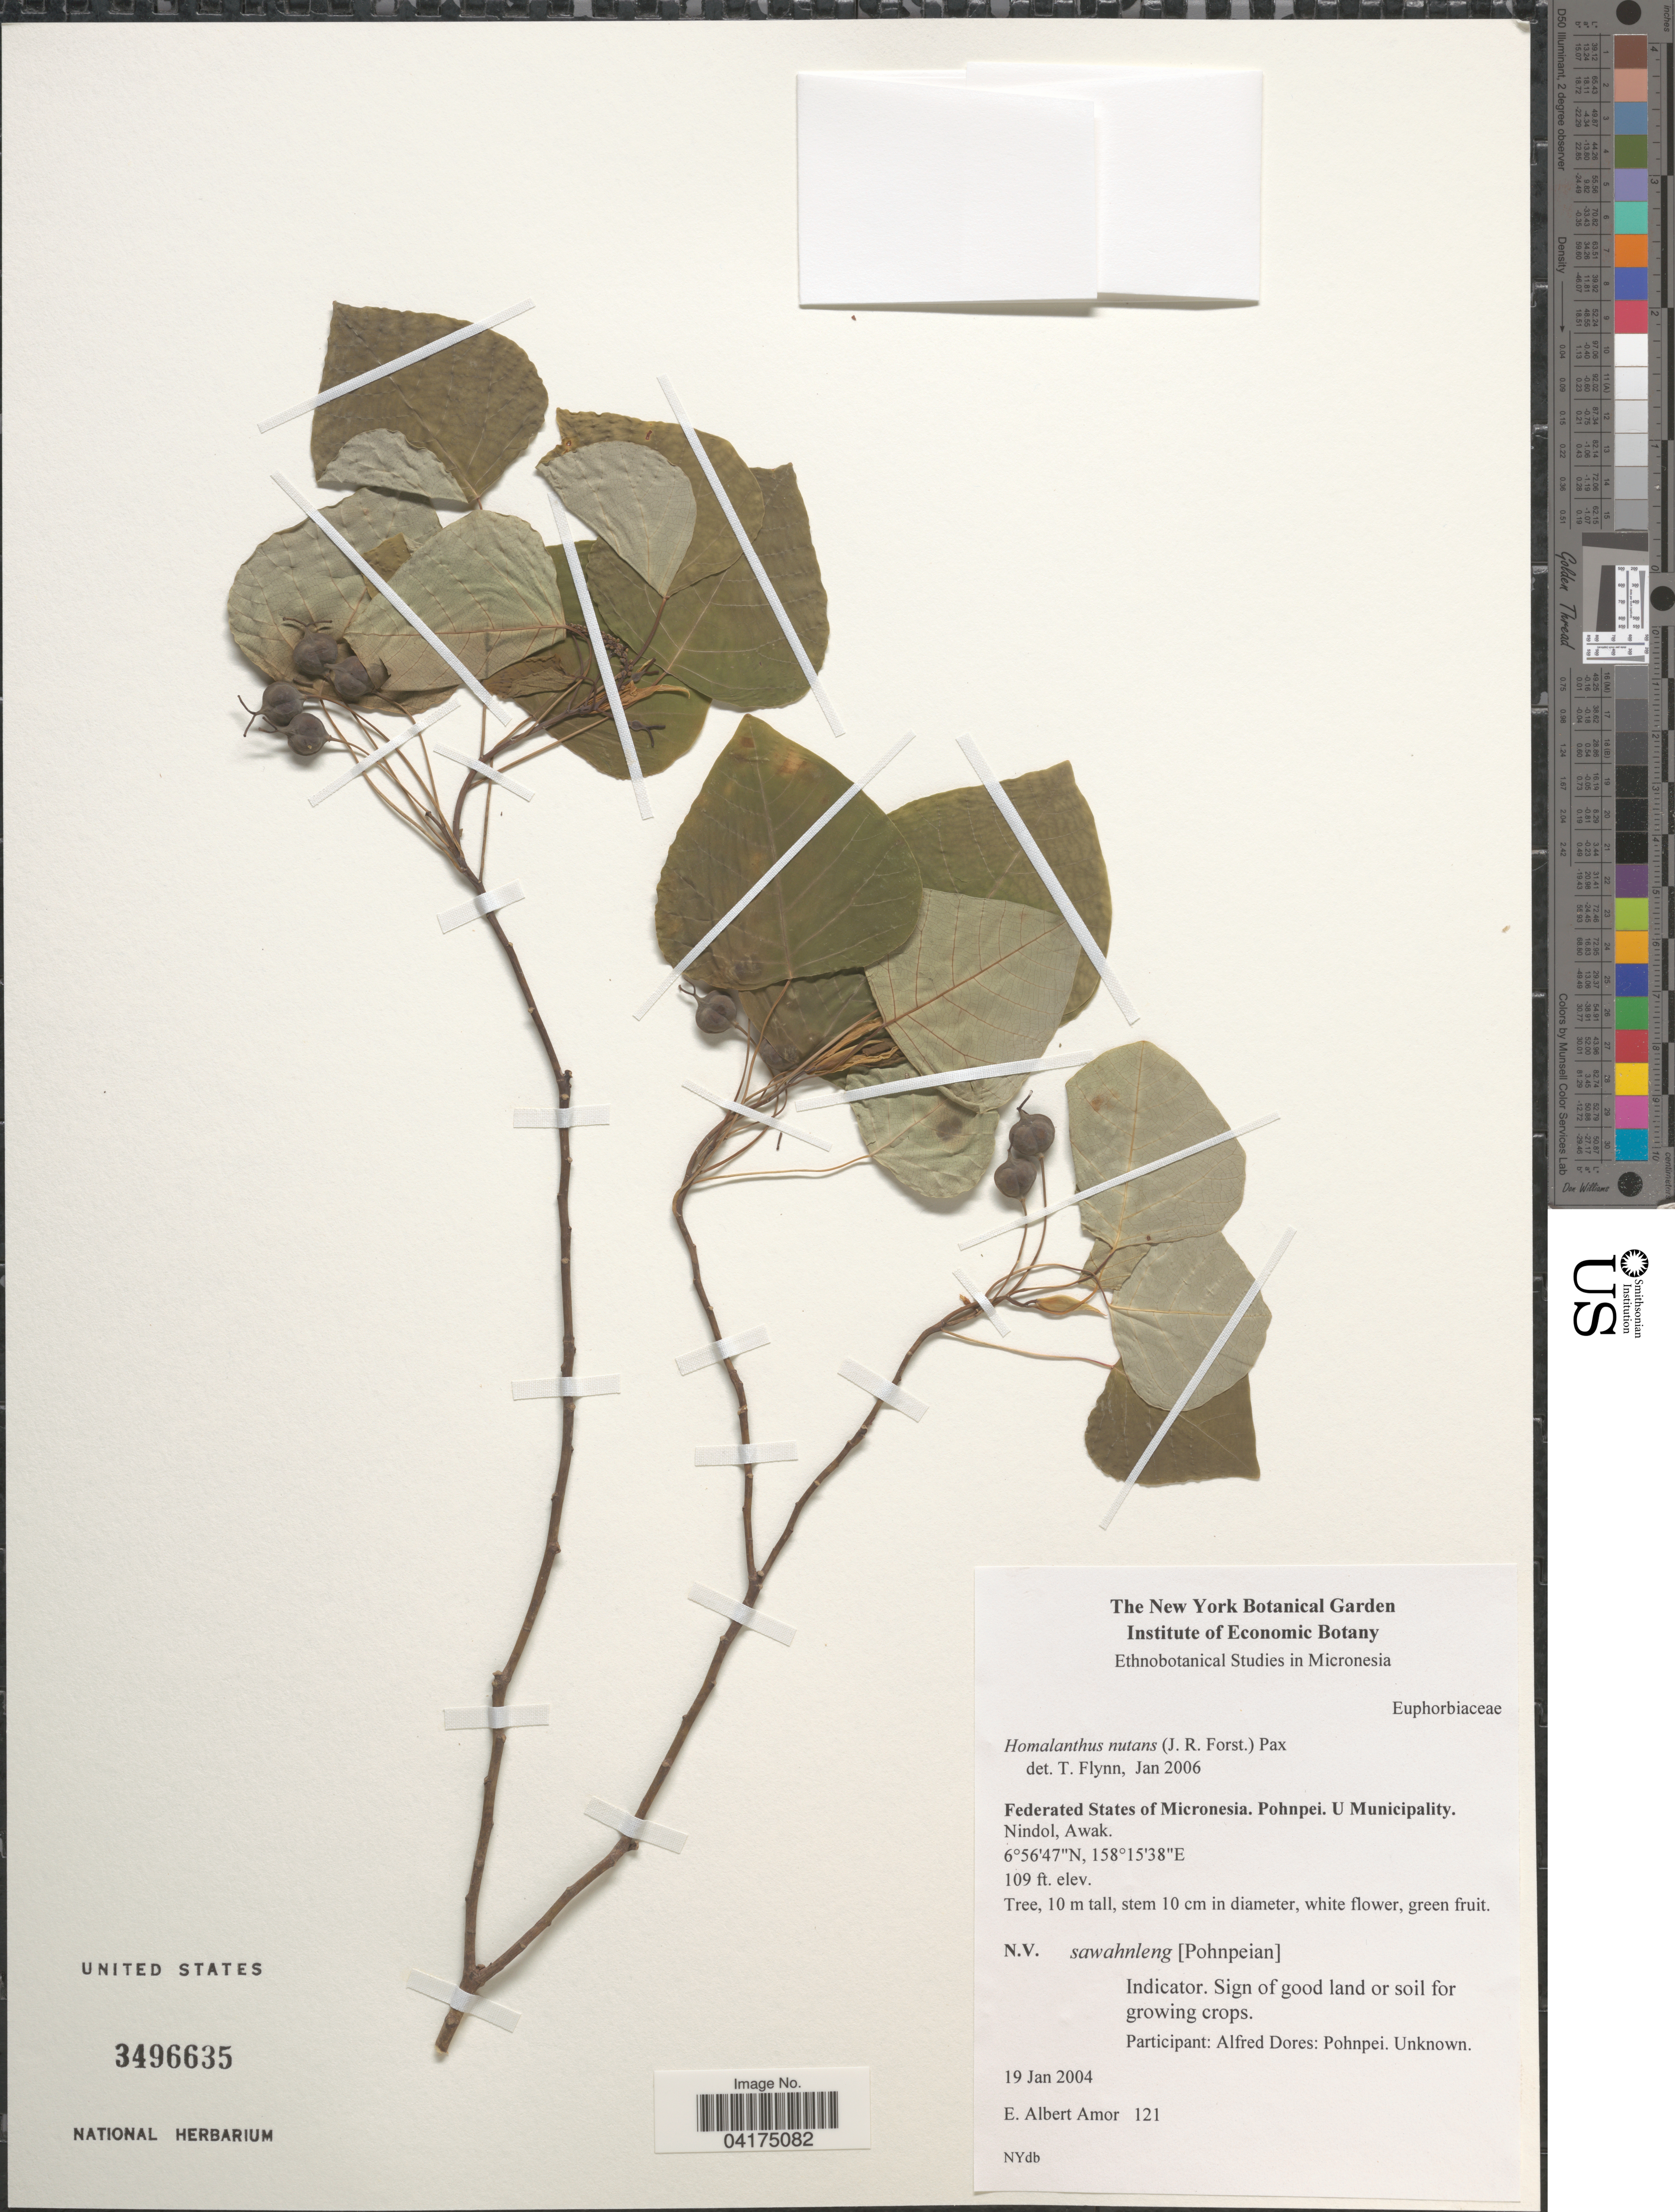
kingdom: Plantae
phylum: Tracheophyta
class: Magnoliopsida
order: Malpighiales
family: Euphorbiaceae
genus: Homalanthus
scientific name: Homalanthus nutans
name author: (G. Forst.) Guill.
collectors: E. A. Amor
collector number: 121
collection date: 2004-01-19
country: Micronesia, Federated States of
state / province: Pohnpei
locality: U Municipality. Nindol, Awak.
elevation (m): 33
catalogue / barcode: US 3496635